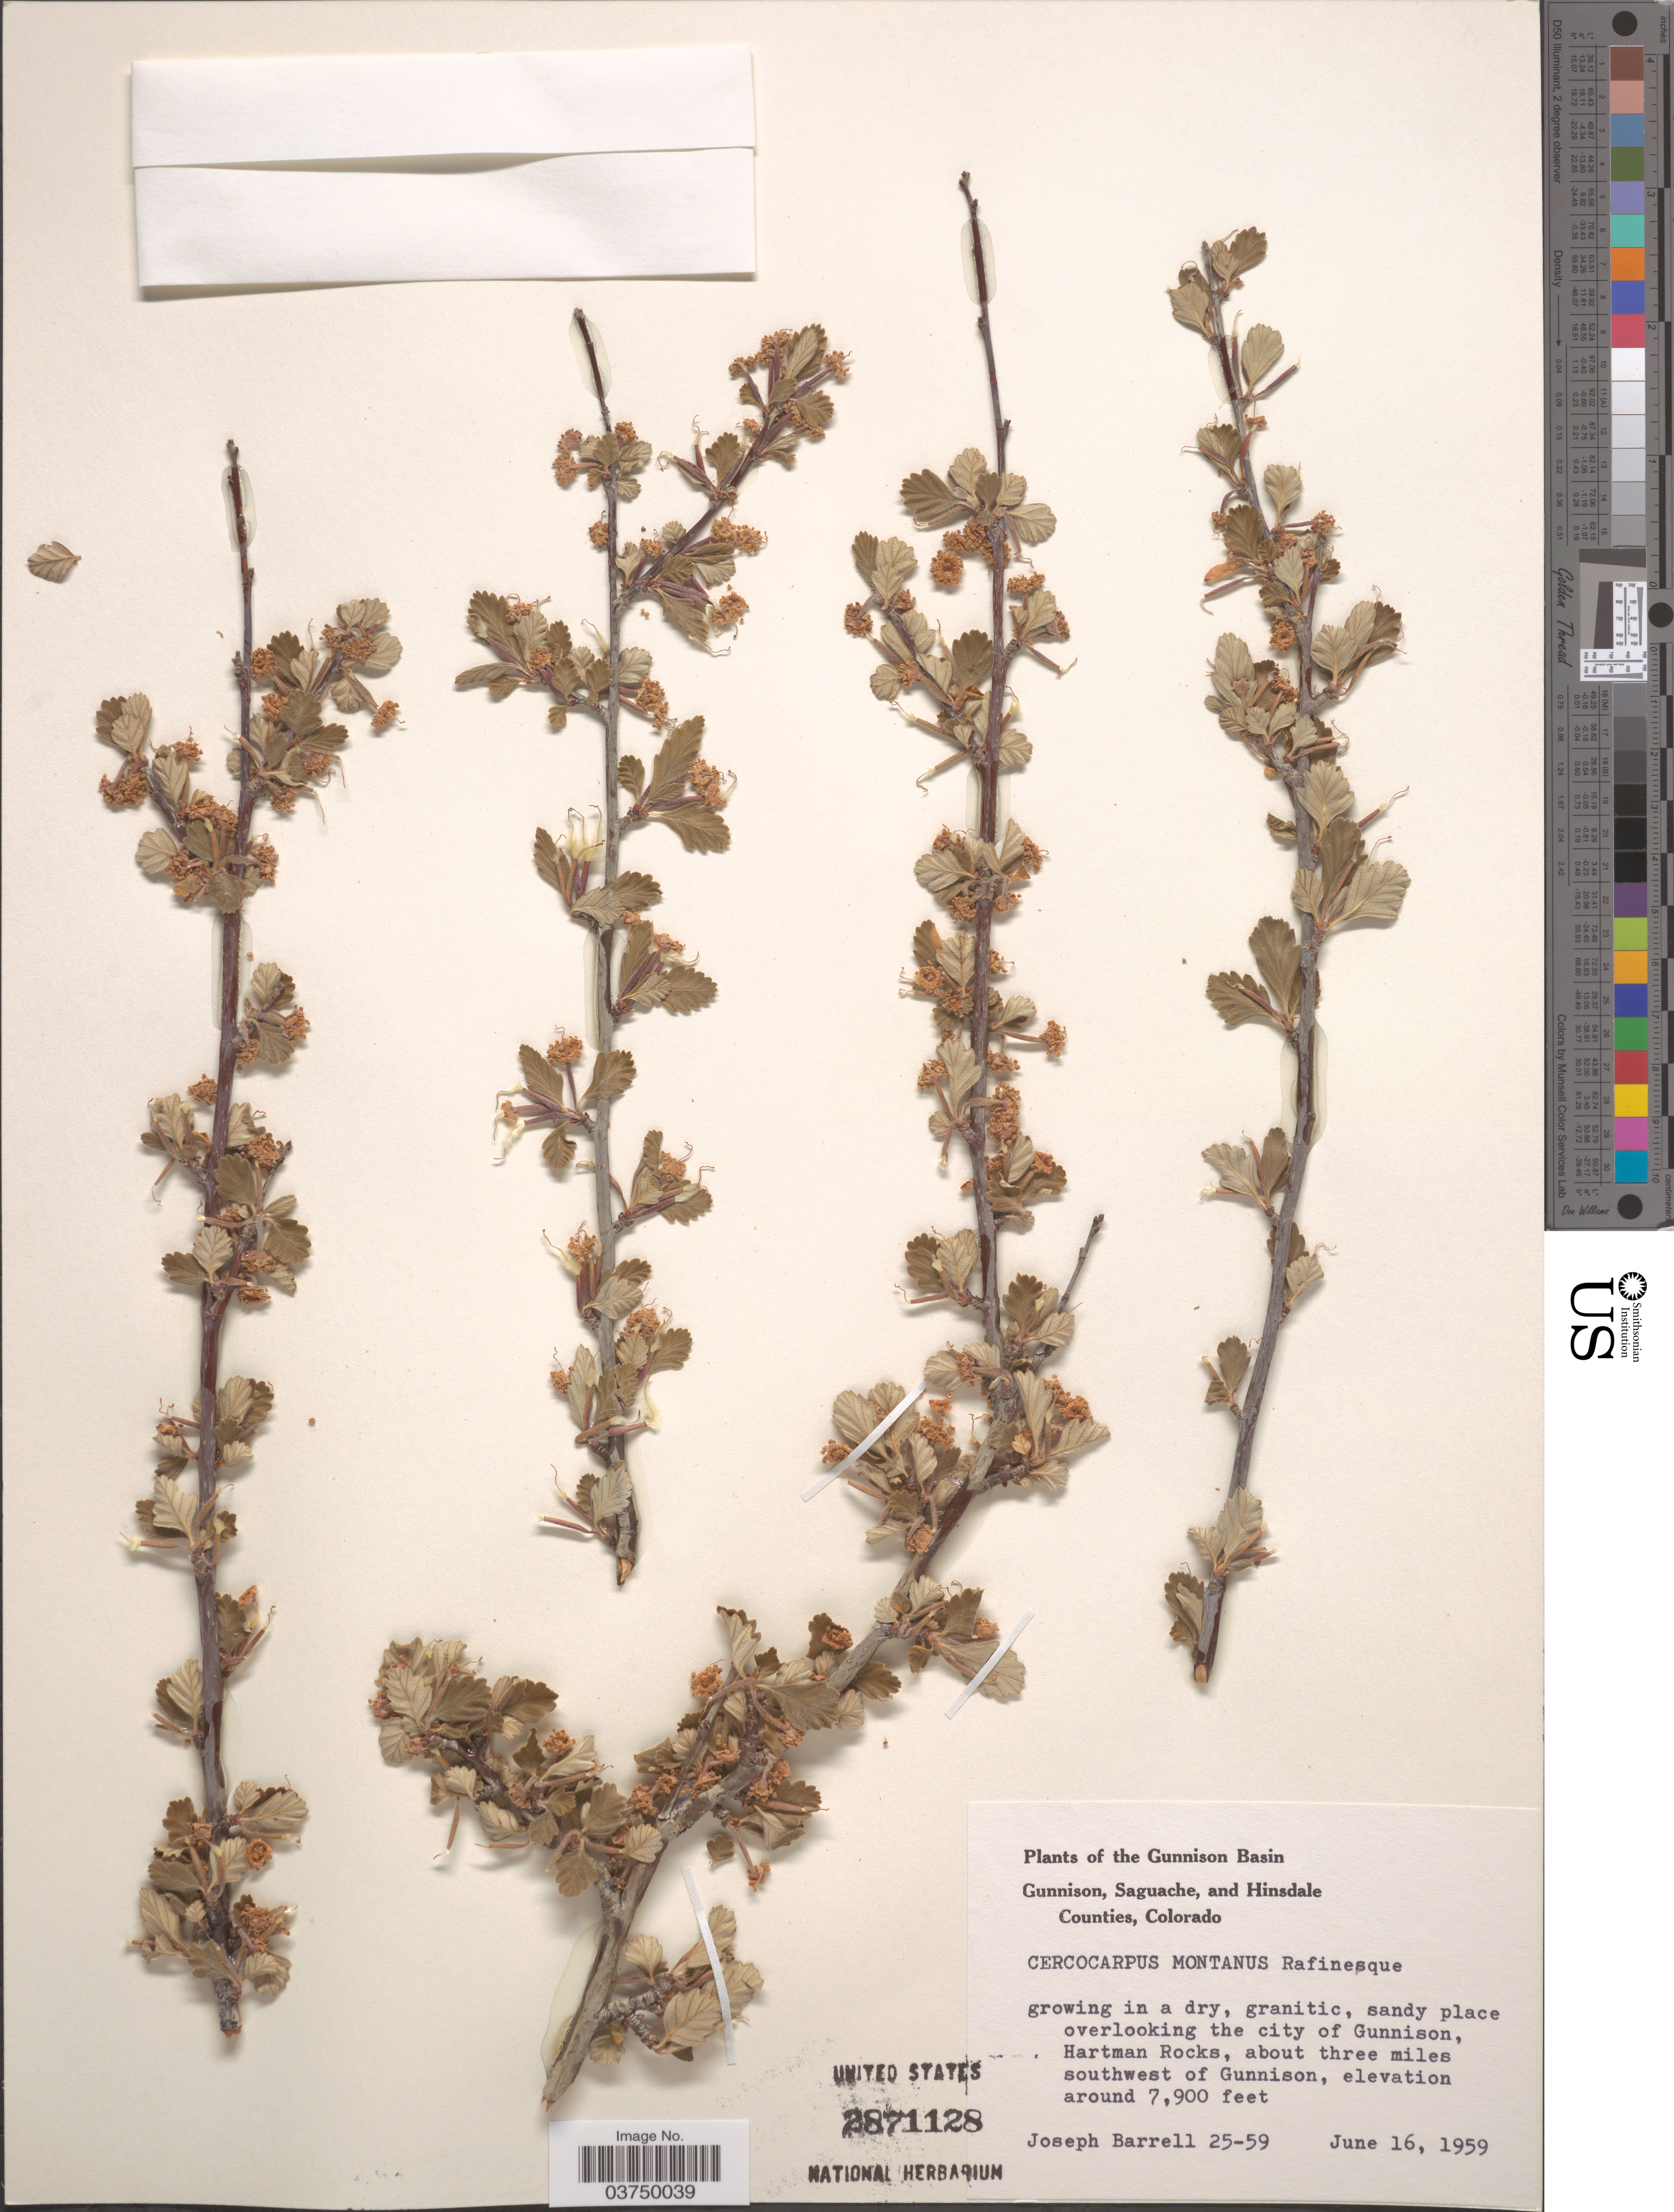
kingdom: Plantae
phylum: Tracheophyta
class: Magnoliopsida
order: Rosales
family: Rosaceae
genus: Cercocarpus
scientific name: Cercocarpus montanus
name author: Raf.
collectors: J. Barrell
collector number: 25-59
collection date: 1959-06-16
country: United States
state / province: Colorado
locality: The Gunnison Basin. Gunnison, Saguache and Hinsdale Counties. Overlooking the city of Gunnison, Hartman Rocks, about three miles southwest of Gunnison.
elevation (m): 2408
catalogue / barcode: US 2871128